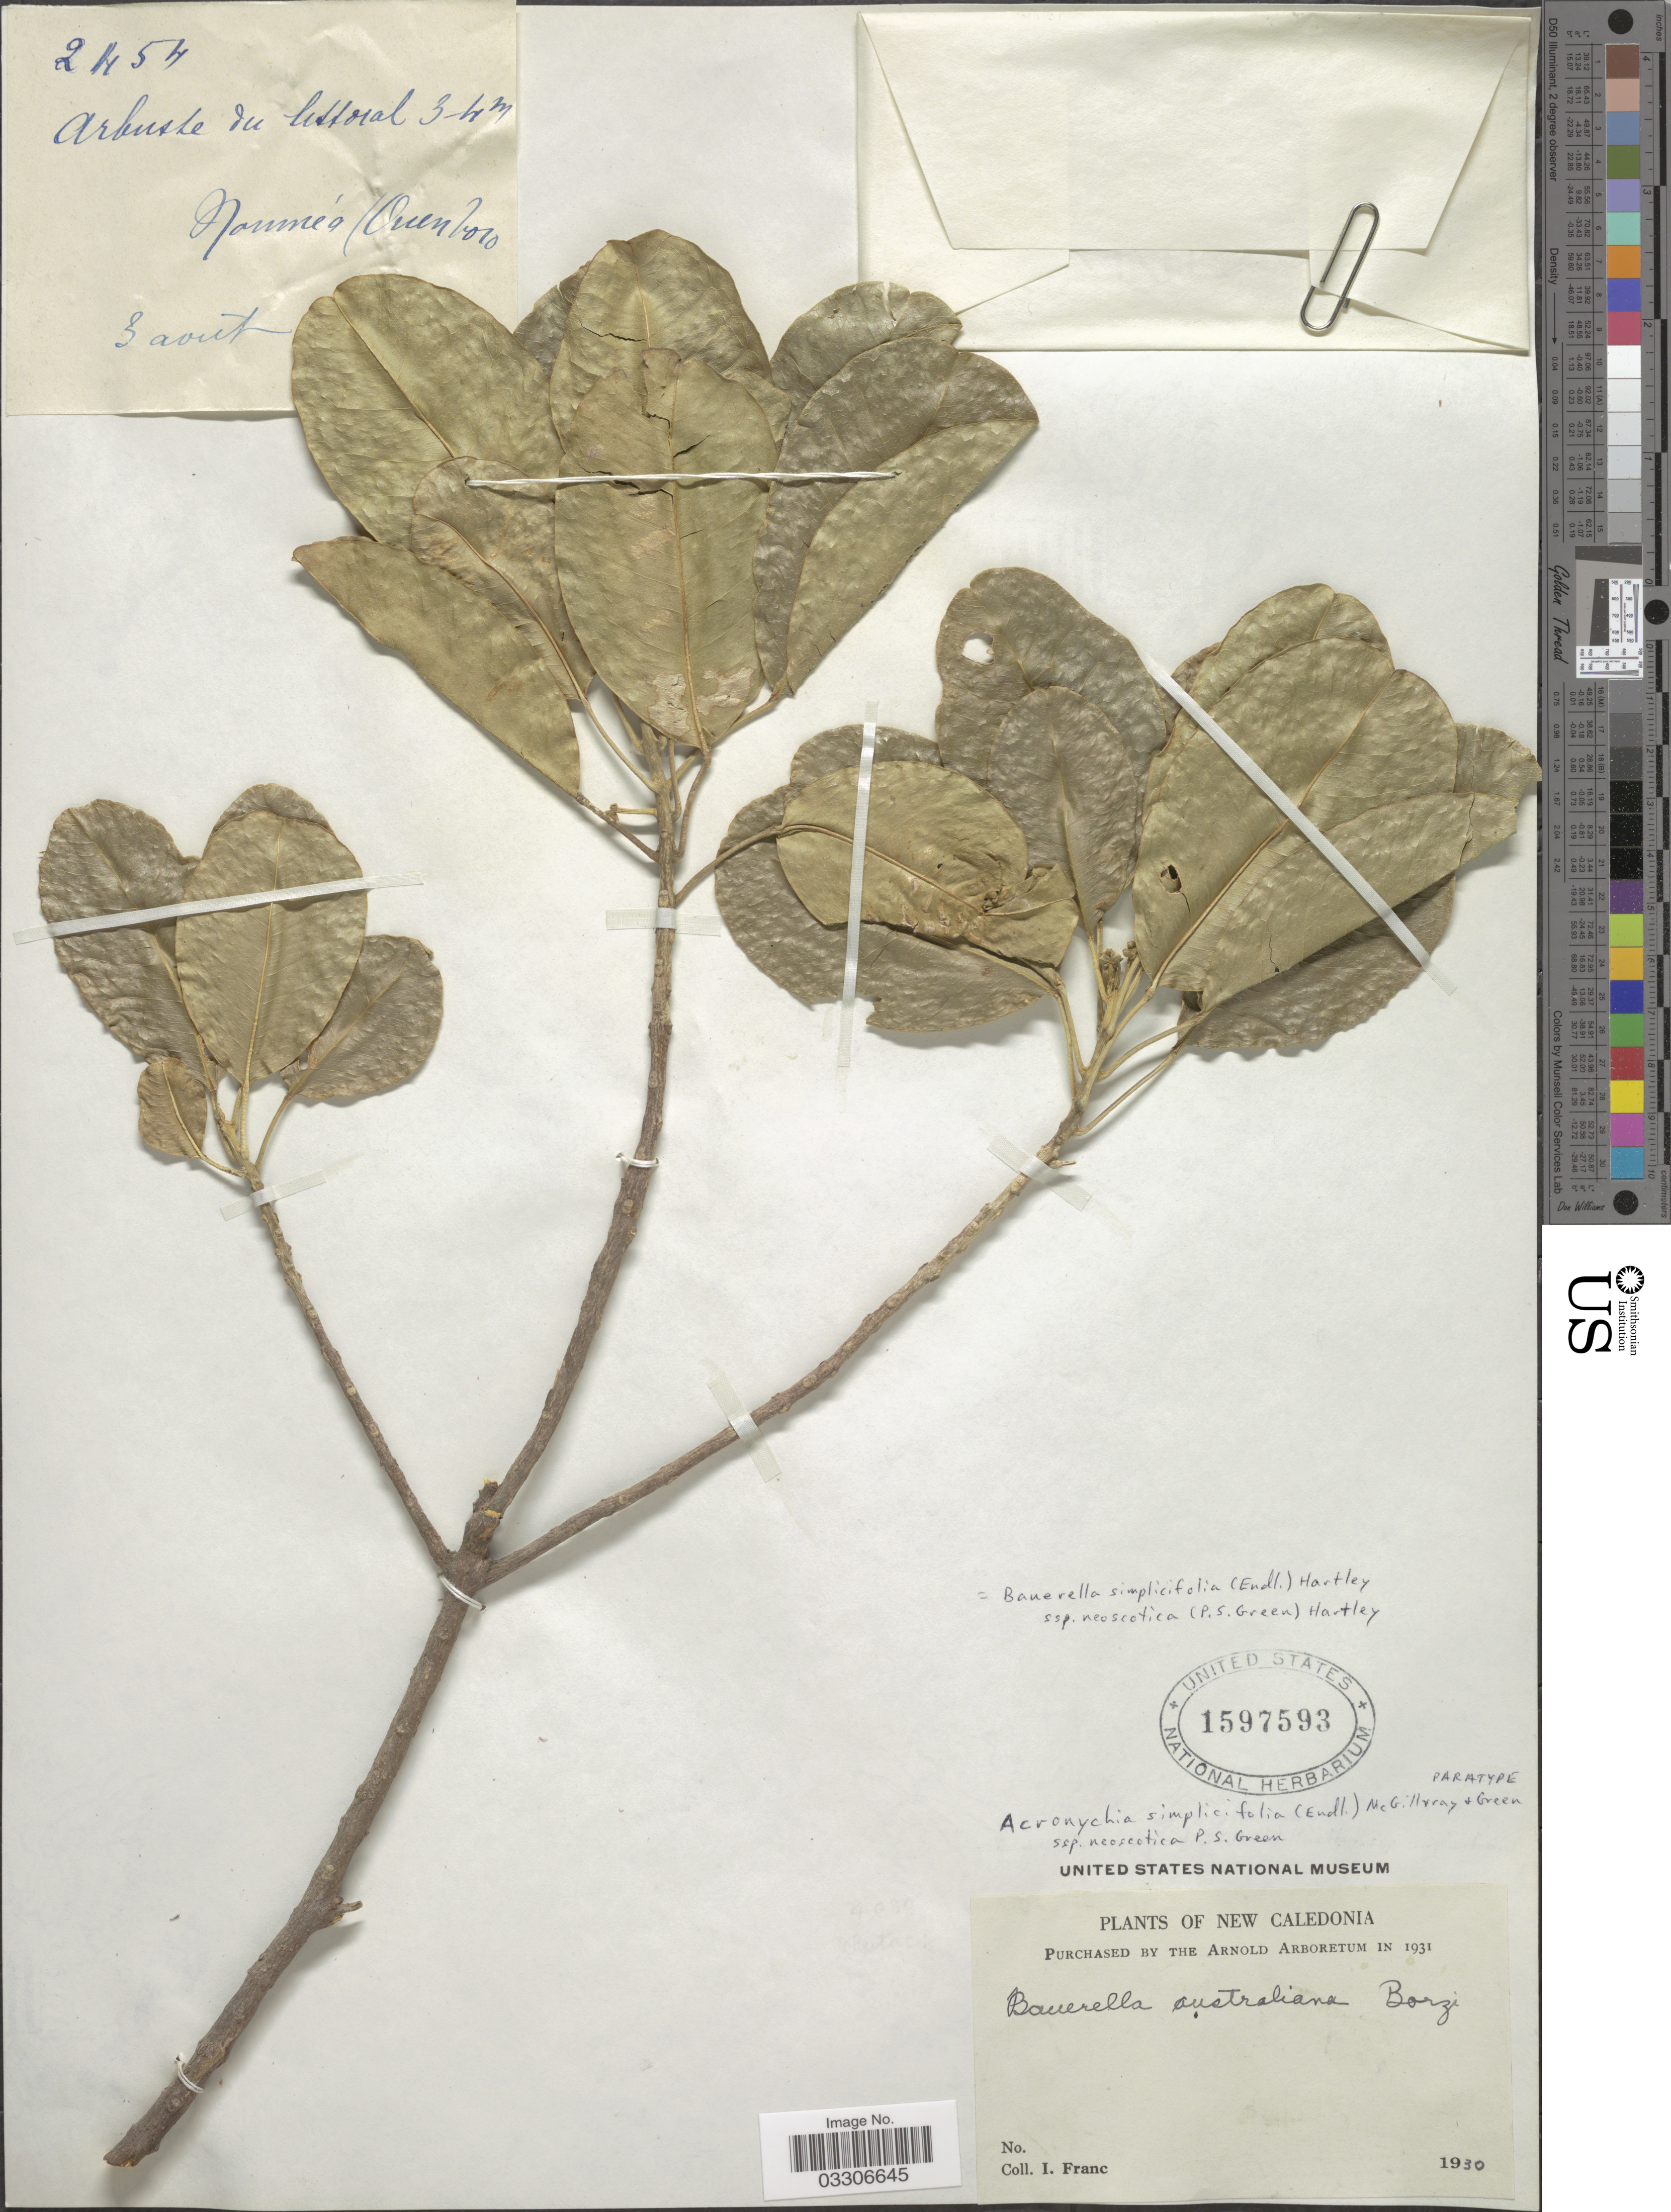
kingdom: Plantae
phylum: Tracheophyta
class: Magnoliopsida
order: Sapindales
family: Rutaceae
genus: Sarcomelicope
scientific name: Sarcomelicope simplicifolia subsp. neoscotica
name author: (McGill. & P.S. Green) T.G. Hartley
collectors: I. Franc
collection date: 1930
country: New Caledonia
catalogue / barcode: US 1597593